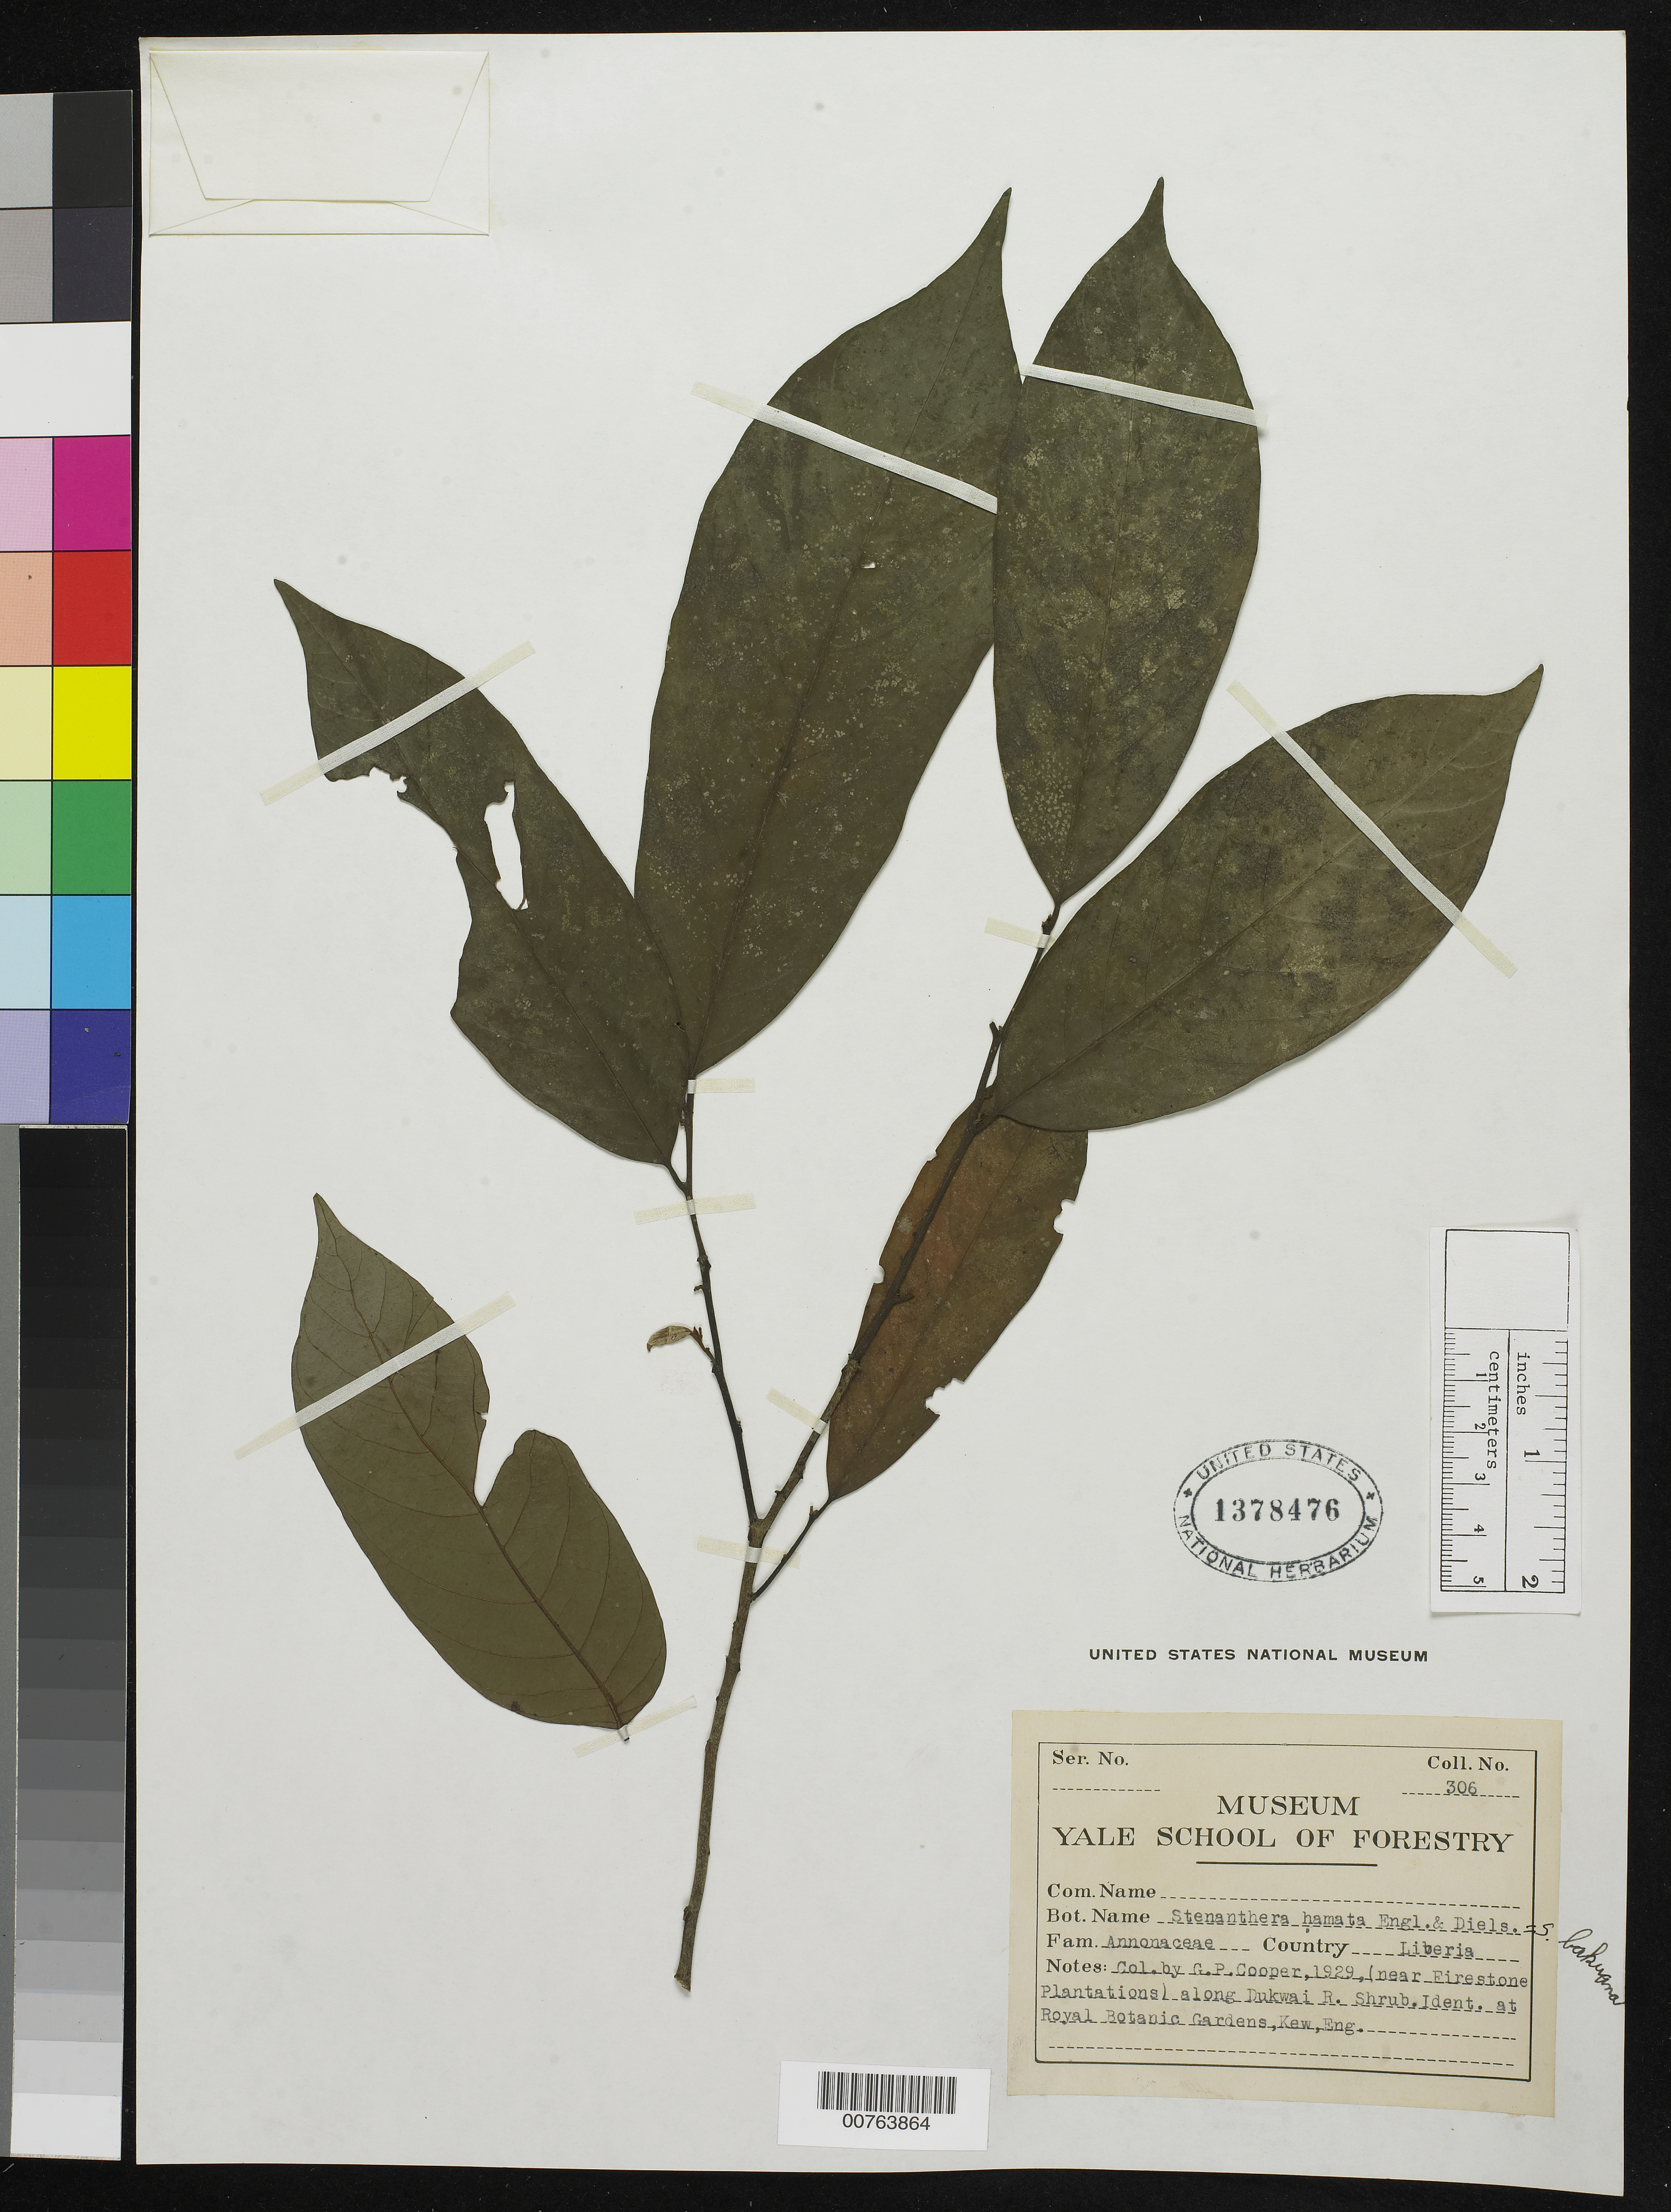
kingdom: Plantae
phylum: Tracheophyta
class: Magnoliopsida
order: Magnoliales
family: Annonaceae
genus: Neostenanthera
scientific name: Neostenanthera gabonensis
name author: (Engl. & Diels) Exell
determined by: Fero, M.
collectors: G. Cooper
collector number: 306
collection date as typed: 1929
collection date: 1929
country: Liberia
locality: (near Firestone Plantations) along Dukwai River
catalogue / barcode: US 1378476